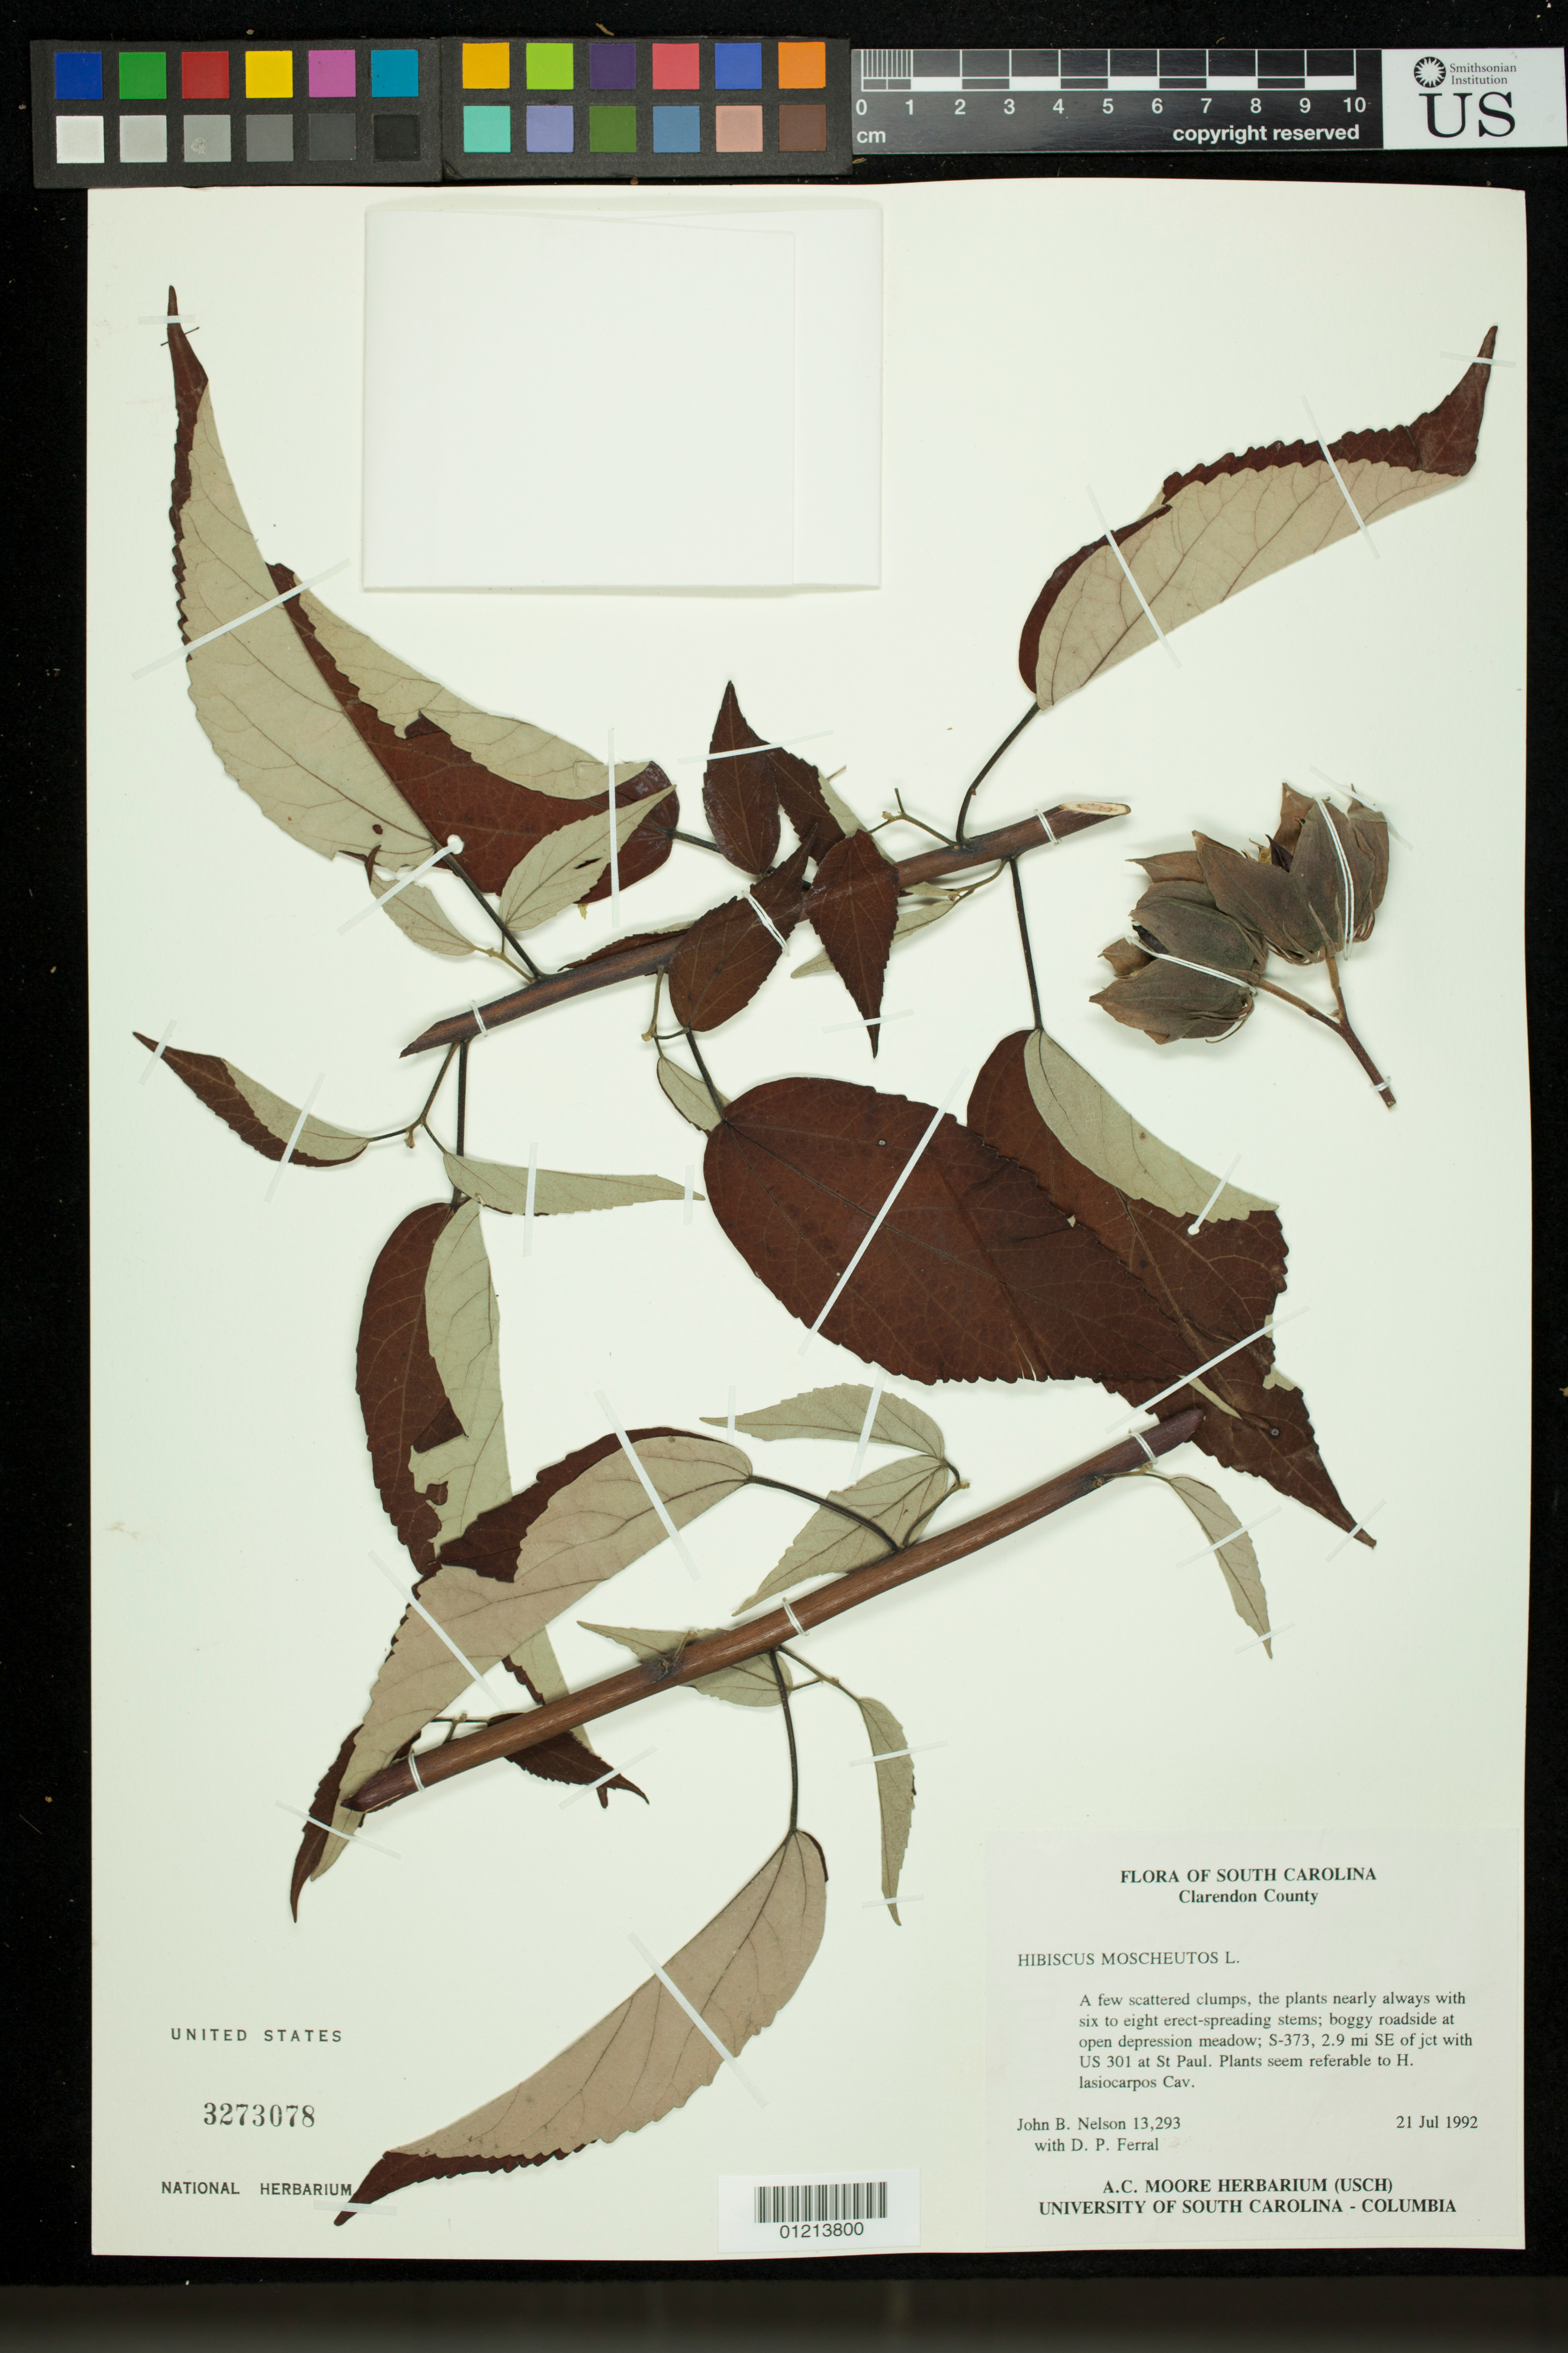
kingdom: Plantae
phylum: Tracheophyta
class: Magnoliopsida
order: Malvales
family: Malvaceae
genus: Hibiscus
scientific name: Hibiscus moscheutos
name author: L.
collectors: J. B. Nelson & D. P. Ferral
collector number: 13293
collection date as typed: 21 Jul 1992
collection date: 1992-07-21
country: United States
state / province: South Carolina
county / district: Clarendon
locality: Boggy roadside at open depression meadow; S-373, 2.9 mi. SE of jct with US 301 at St Paul. Clarendon County.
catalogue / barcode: US 3273078